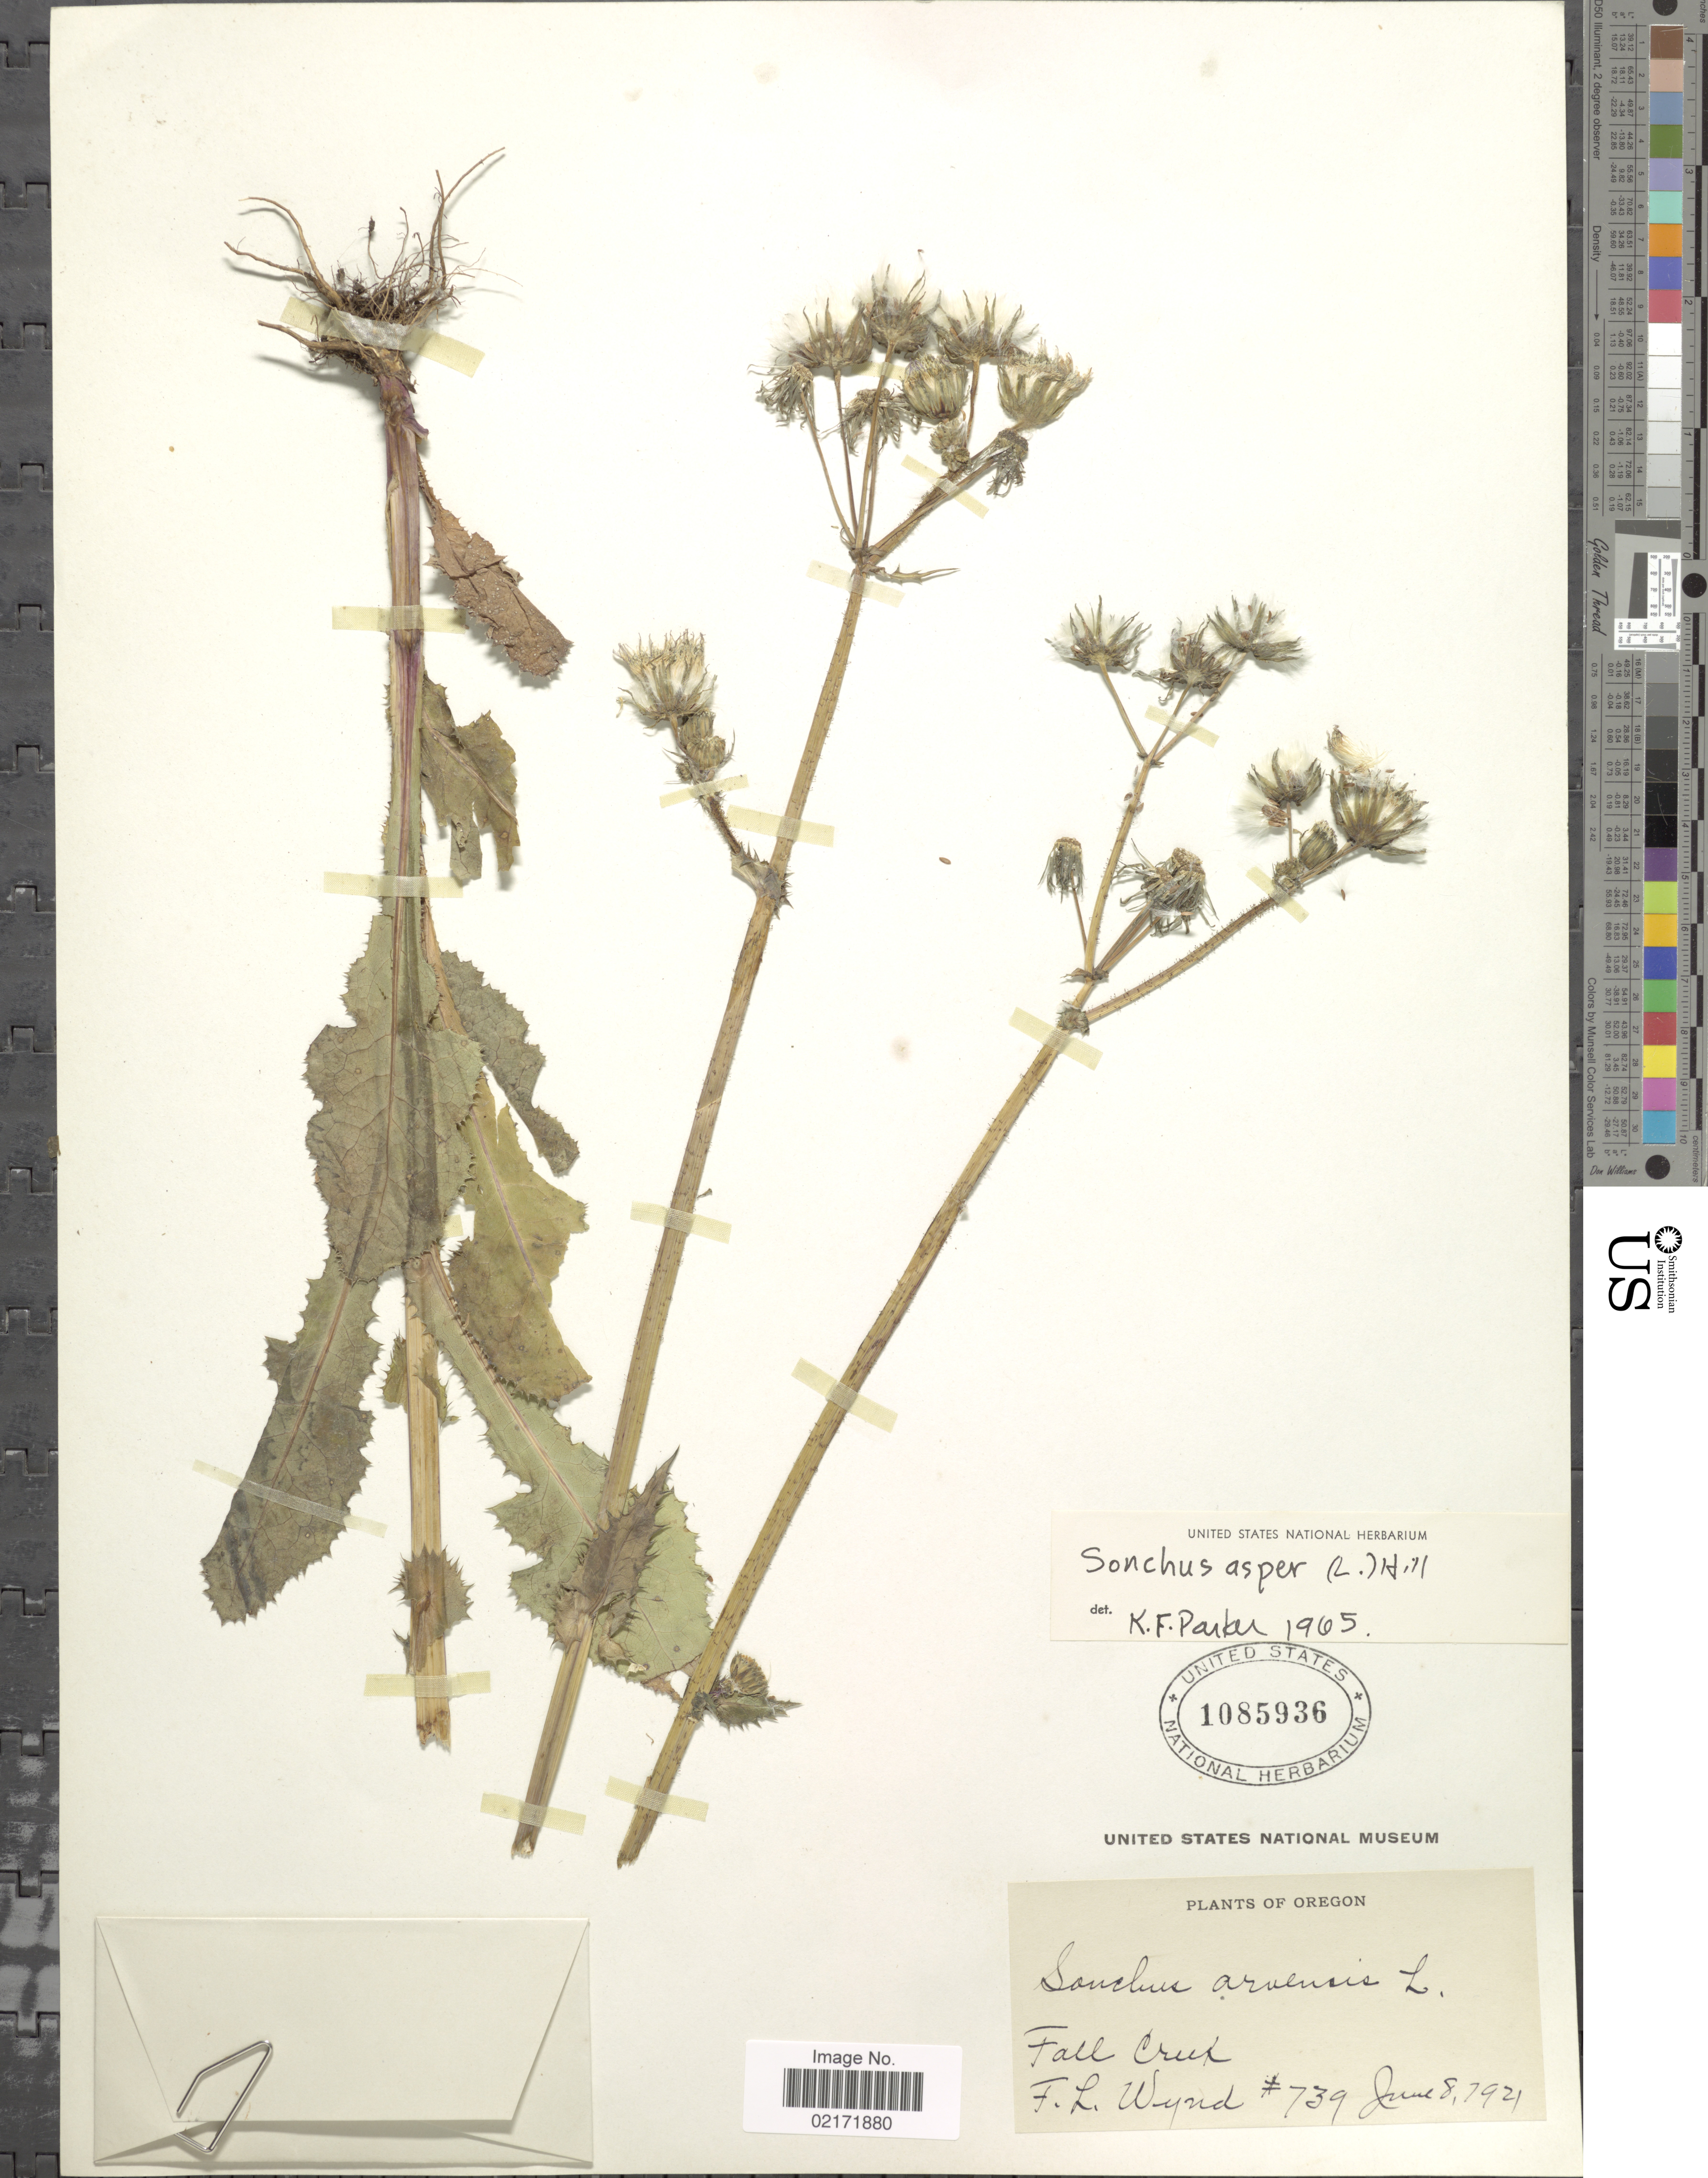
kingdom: Plantae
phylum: Tracheophyta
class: Magnoliopsida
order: Asterales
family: Asteraceae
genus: Sonchus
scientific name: Sonchus arvensis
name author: L.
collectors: F. L. Wynd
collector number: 739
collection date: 1921-06-08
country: United States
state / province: Oregon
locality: Fall Creek.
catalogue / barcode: US 1085936